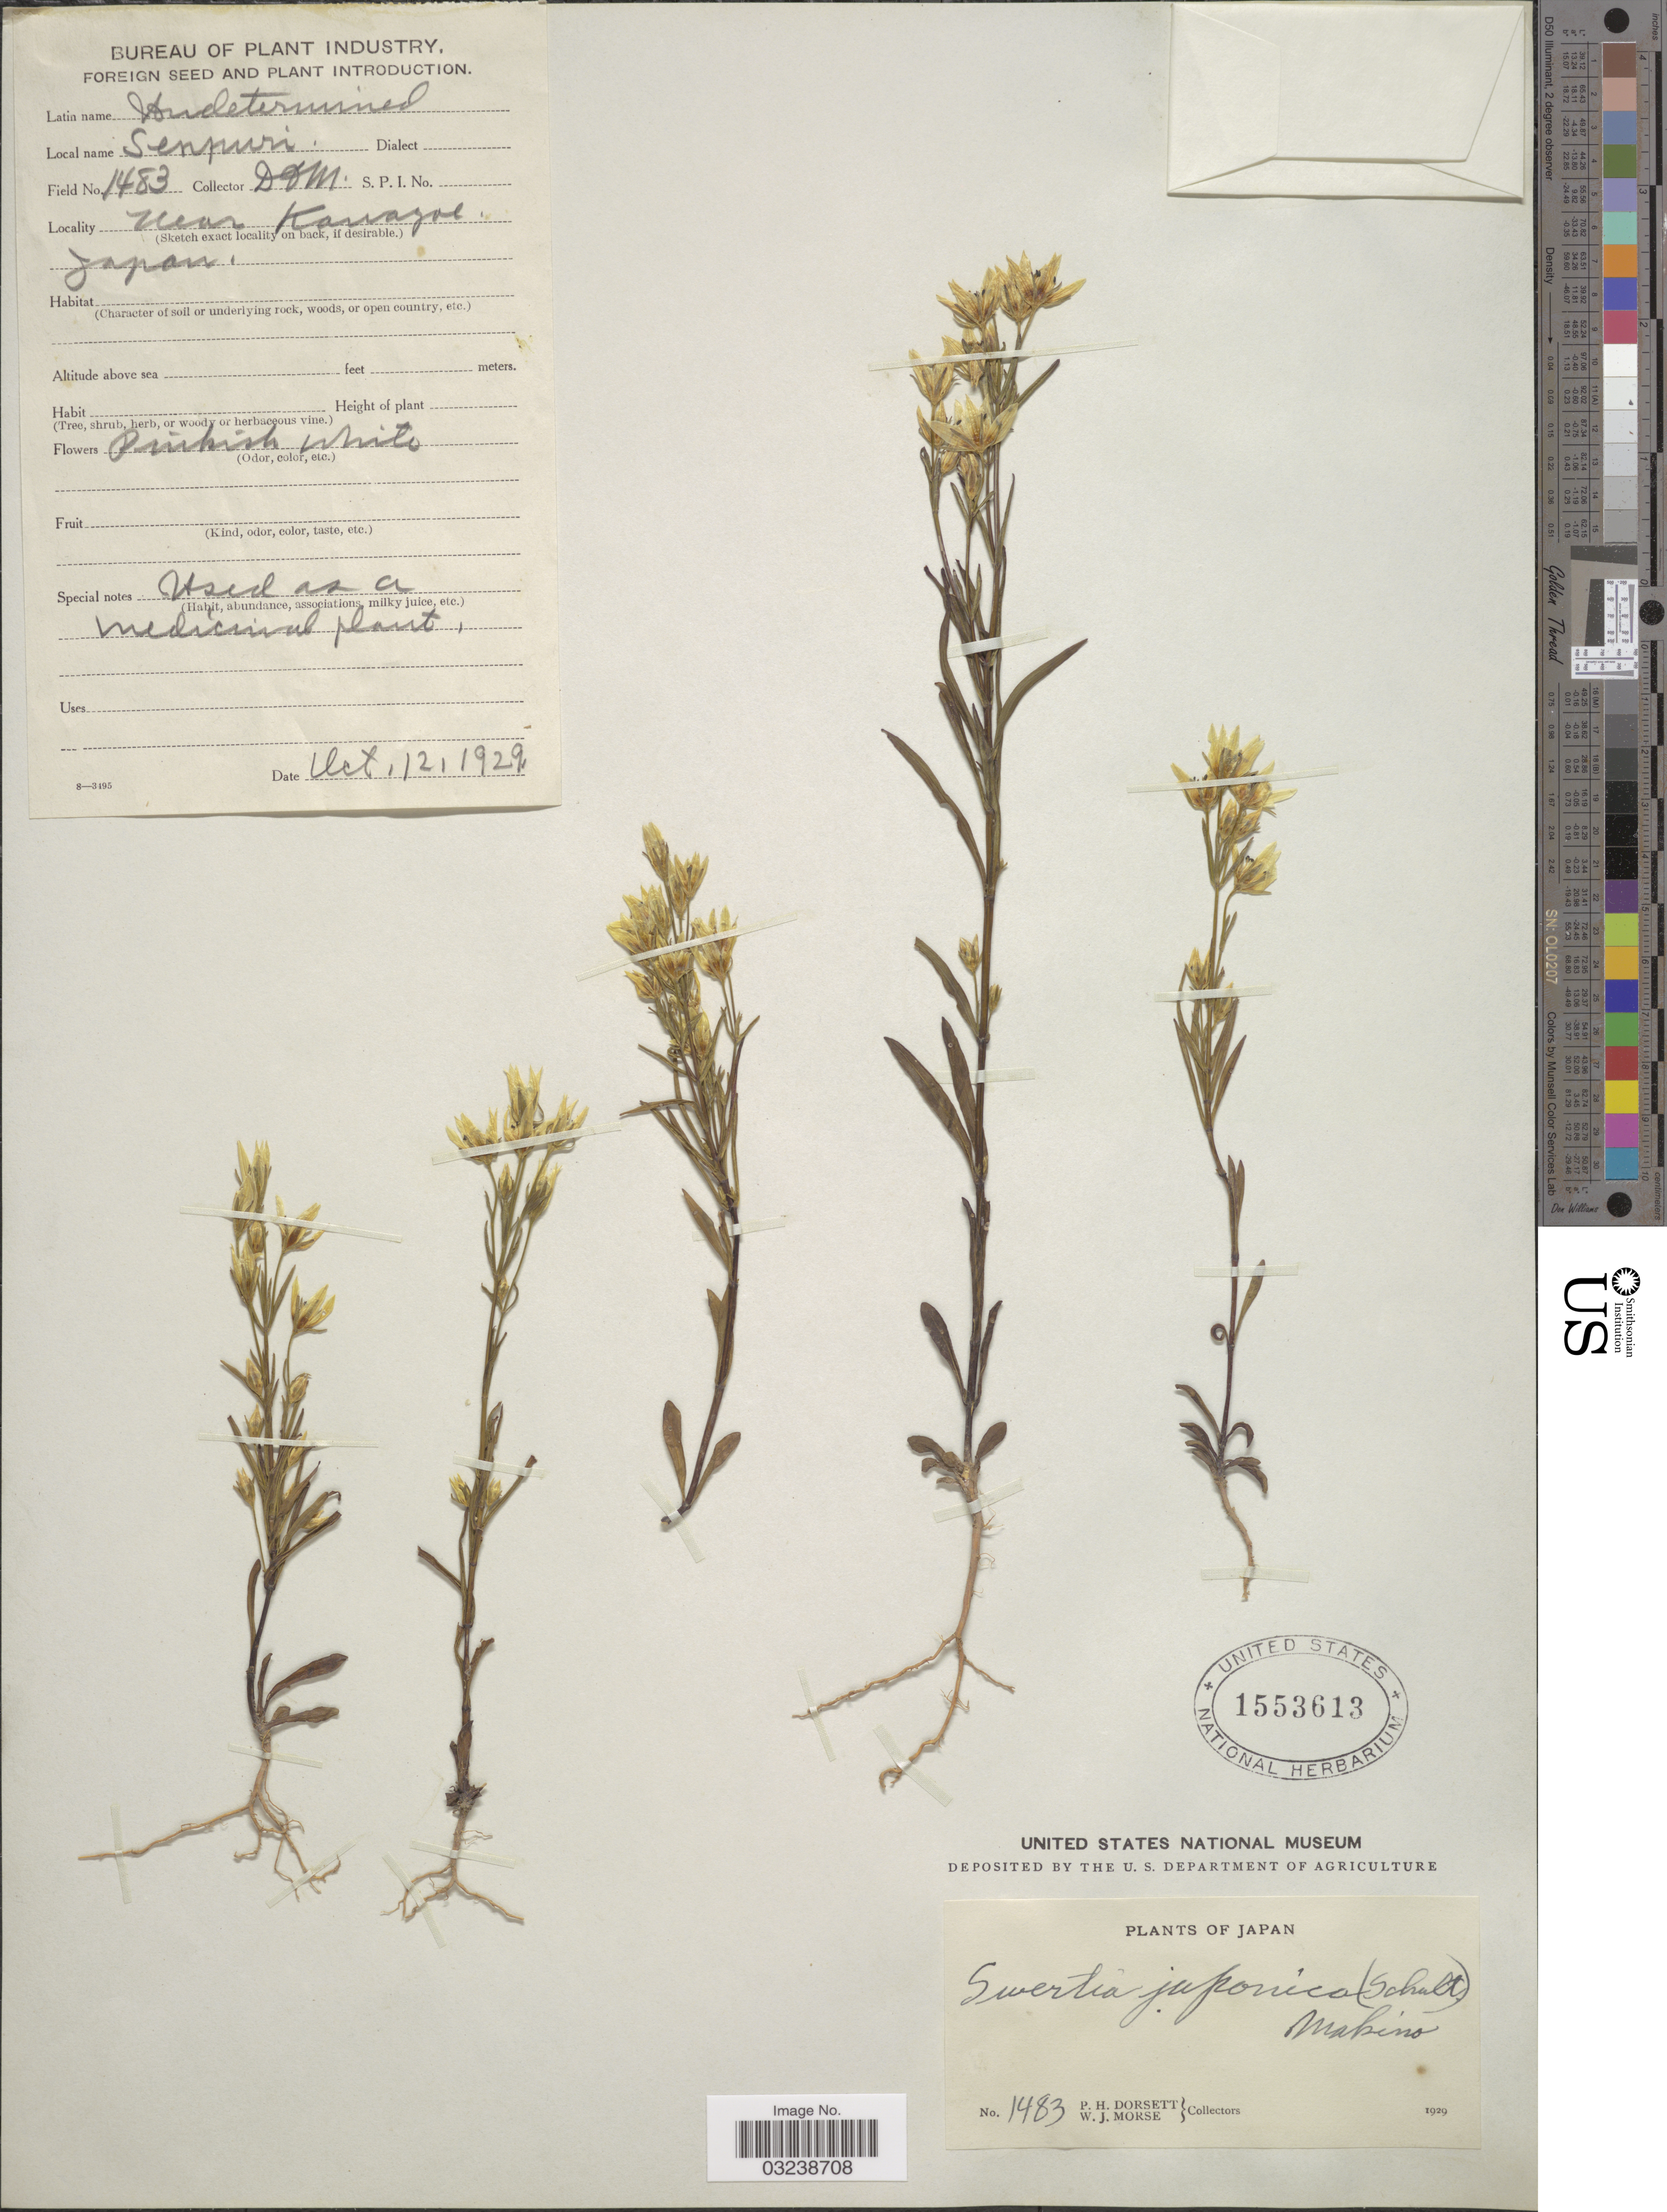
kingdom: Plantae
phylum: Tracheophyta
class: Magnoliopsida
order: Gentianales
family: Gentianaceae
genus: Swertia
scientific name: Swertia japonica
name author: Makino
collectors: P. H. Dorsett & W. J. Morse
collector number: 1483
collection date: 1929-10-12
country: Japan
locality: Near Kawagoe.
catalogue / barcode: US 1553613